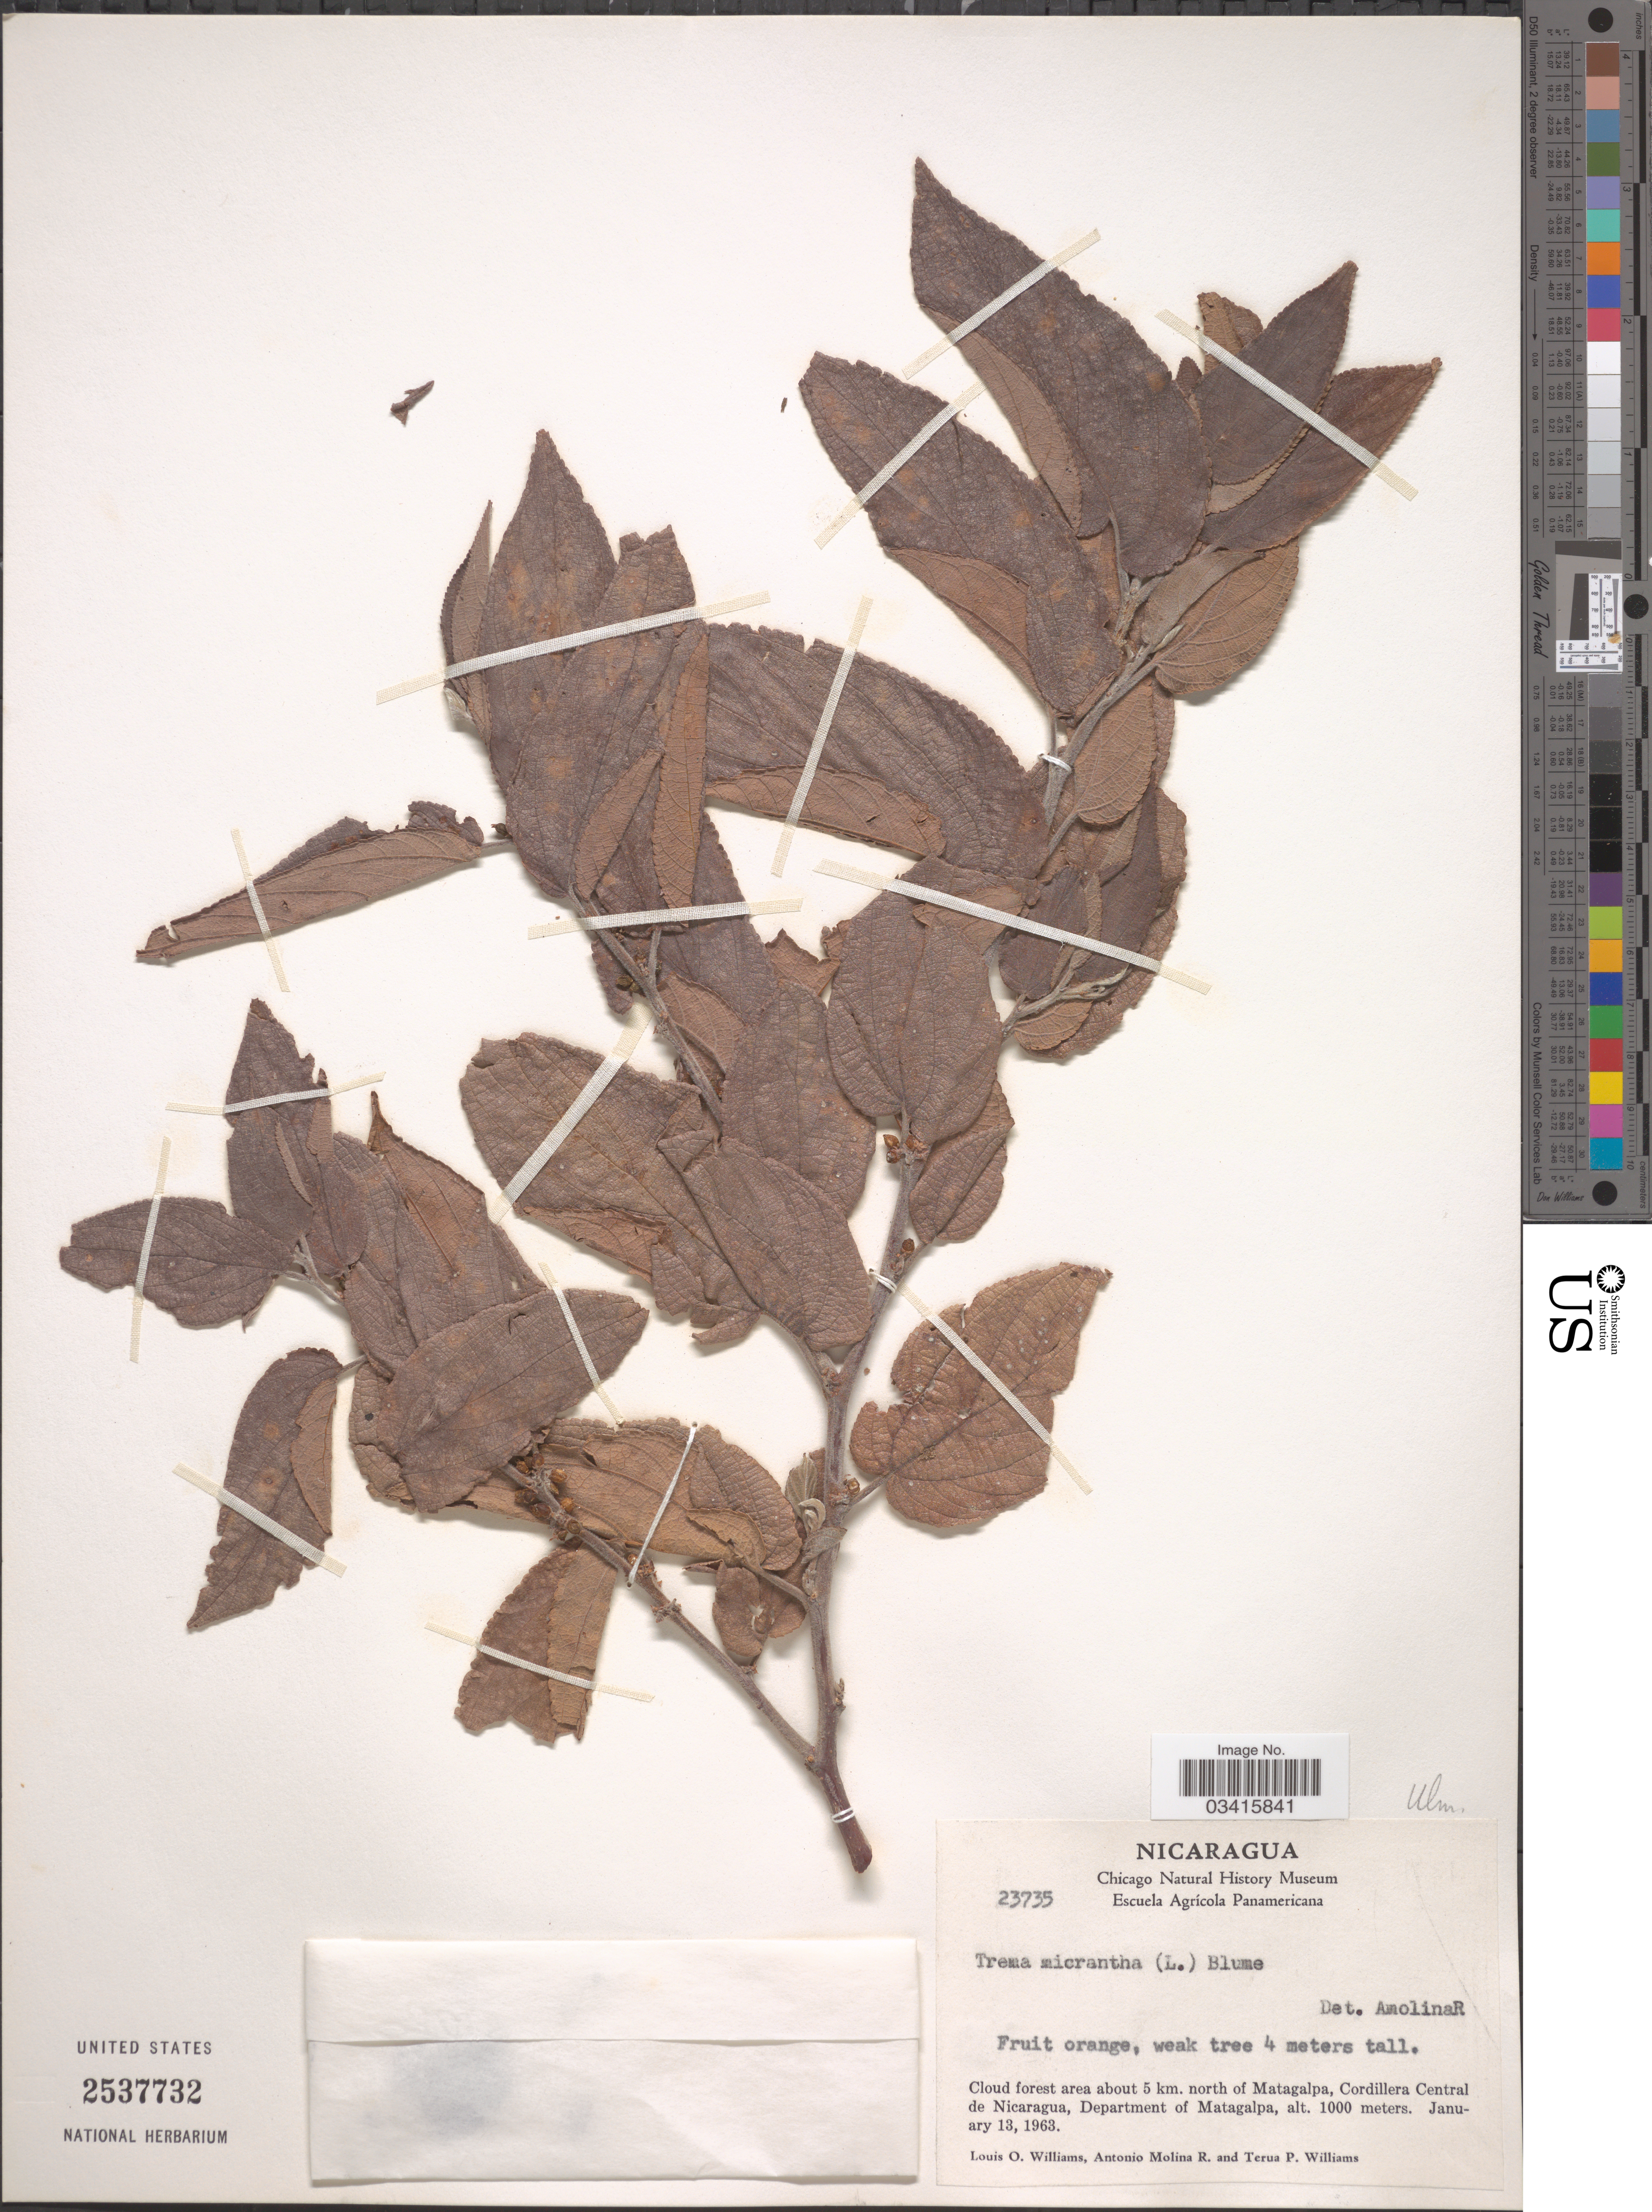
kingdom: Plantae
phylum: Tracheophyta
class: Magnoliopsida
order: Rosales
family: Cannabaceae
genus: Trema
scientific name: Trema micranthum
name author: (L.) Blume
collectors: L. O. Williams, A. Molina R. & T. Williams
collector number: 23735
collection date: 1933-01-13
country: Nicaragua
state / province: Matagalpa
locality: Cloud forest area about 5 km. north of Matagalpa, Cordillera Central de Nicaragua, Department of Matagalpa.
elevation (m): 1000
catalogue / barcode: US 2537732